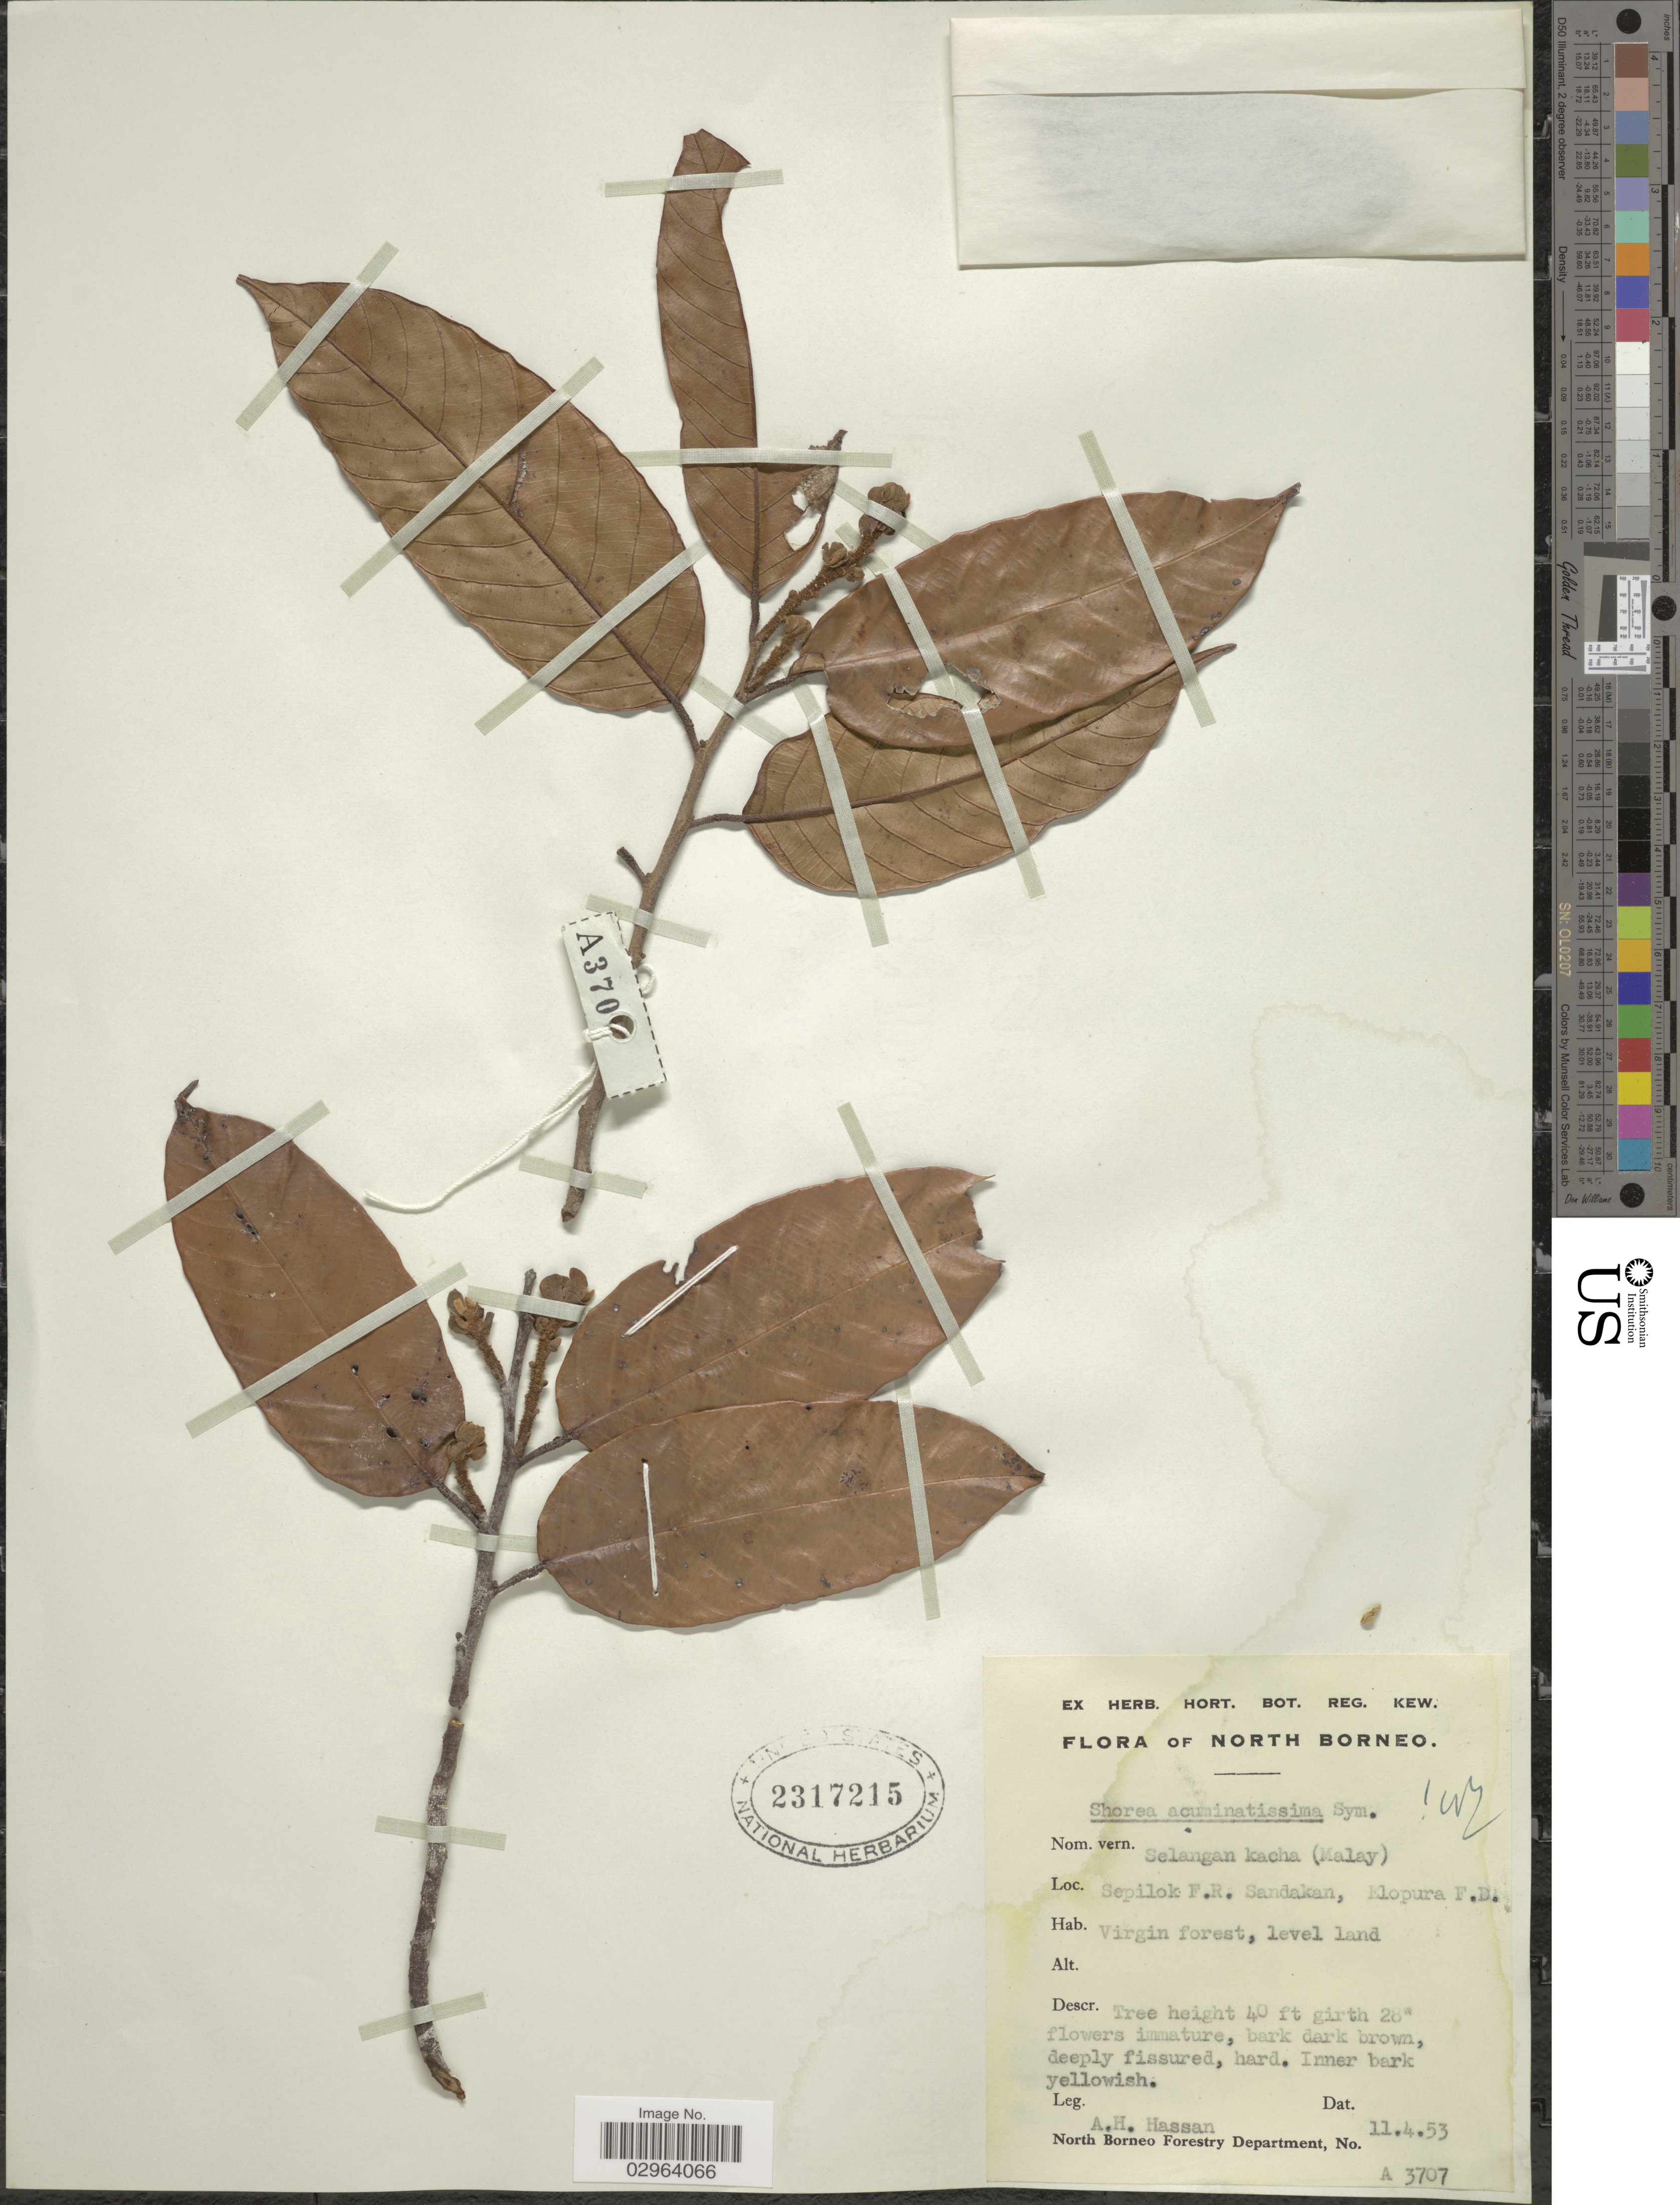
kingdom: Plantae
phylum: Tracheophyta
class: Magnoliopsida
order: Malvales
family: Dipterocarpaceae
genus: Richetia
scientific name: Richetia acuminatissima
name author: (Symington) P.S. Ashton & J. Heck.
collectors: A. Hassan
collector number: A 3707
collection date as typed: Transcribed d/m/y: 11/4/53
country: Malaysia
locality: North Borneo. Sepilok F.R. Sandakan, Elopura F.D.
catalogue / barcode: US 2317215